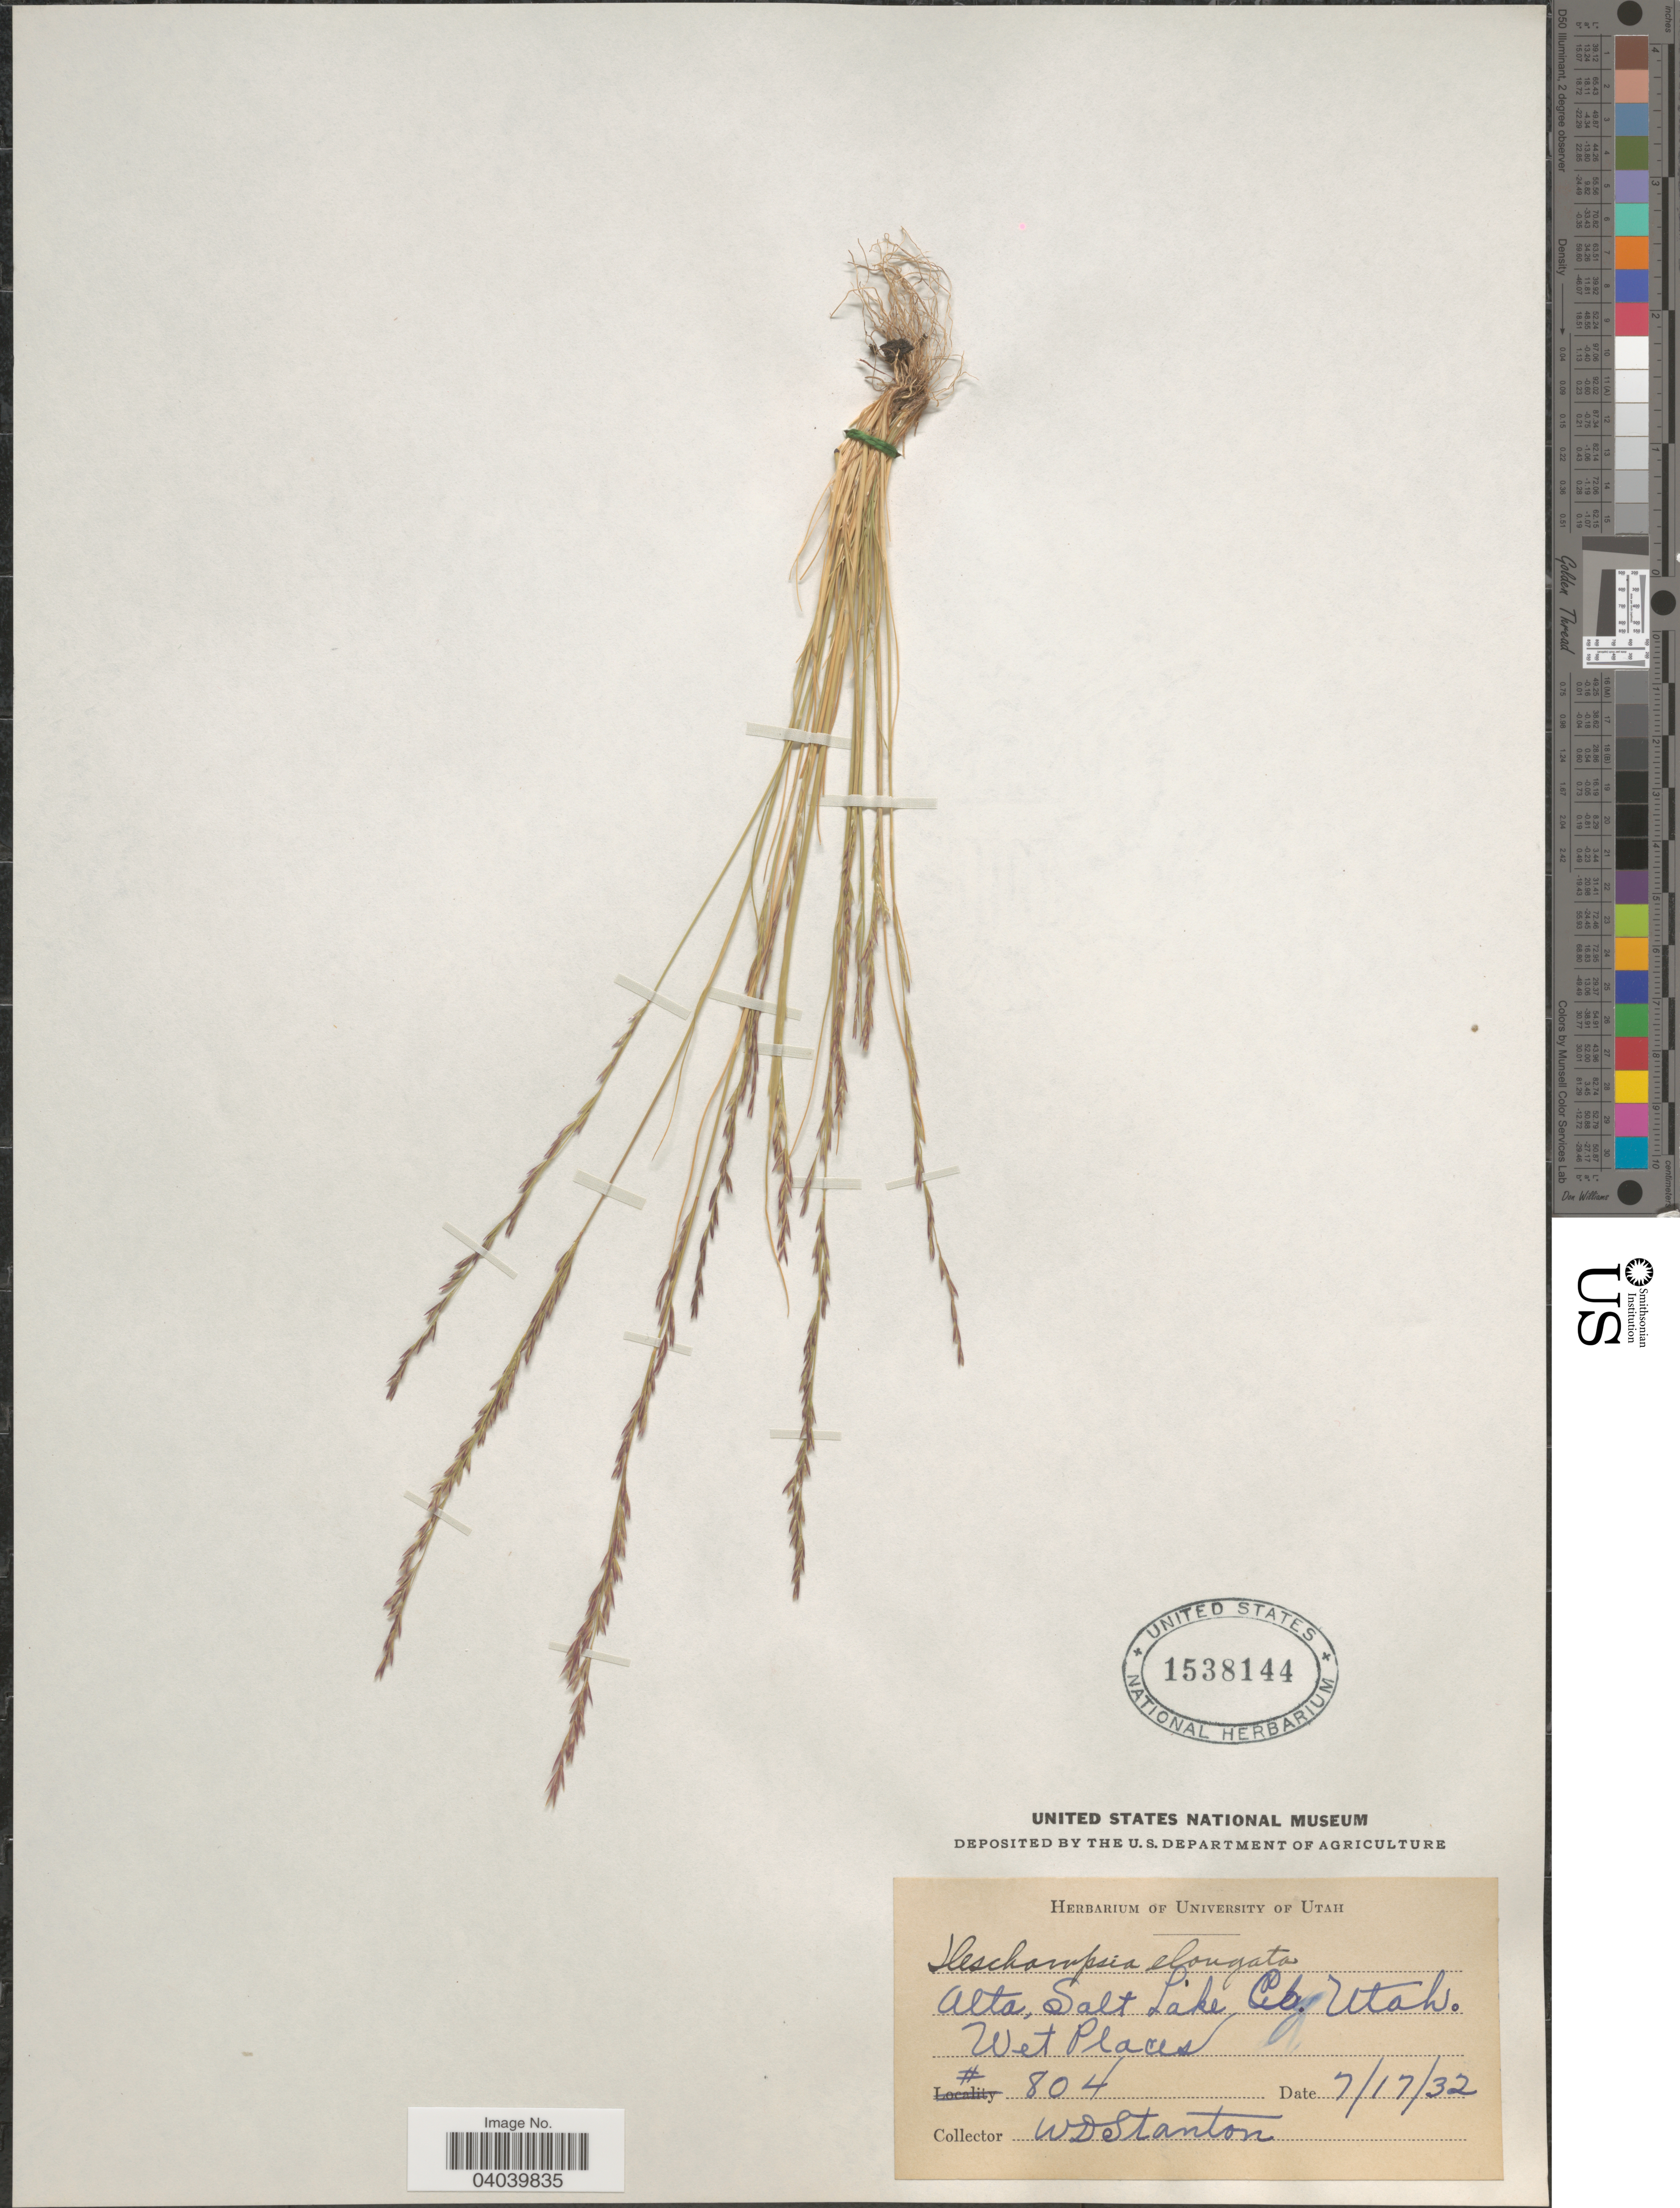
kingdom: Plantae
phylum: Tracheophyta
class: Liliopsida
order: Poales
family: Poaceae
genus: Deschampsia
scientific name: Deschampsia elongata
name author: (Hook.) Munro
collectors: W. Stanton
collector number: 804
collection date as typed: Transcribed d/m/y: 17/7/32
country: United States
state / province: Utah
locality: Alta, Salt Lake Co.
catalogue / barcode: US 1538144